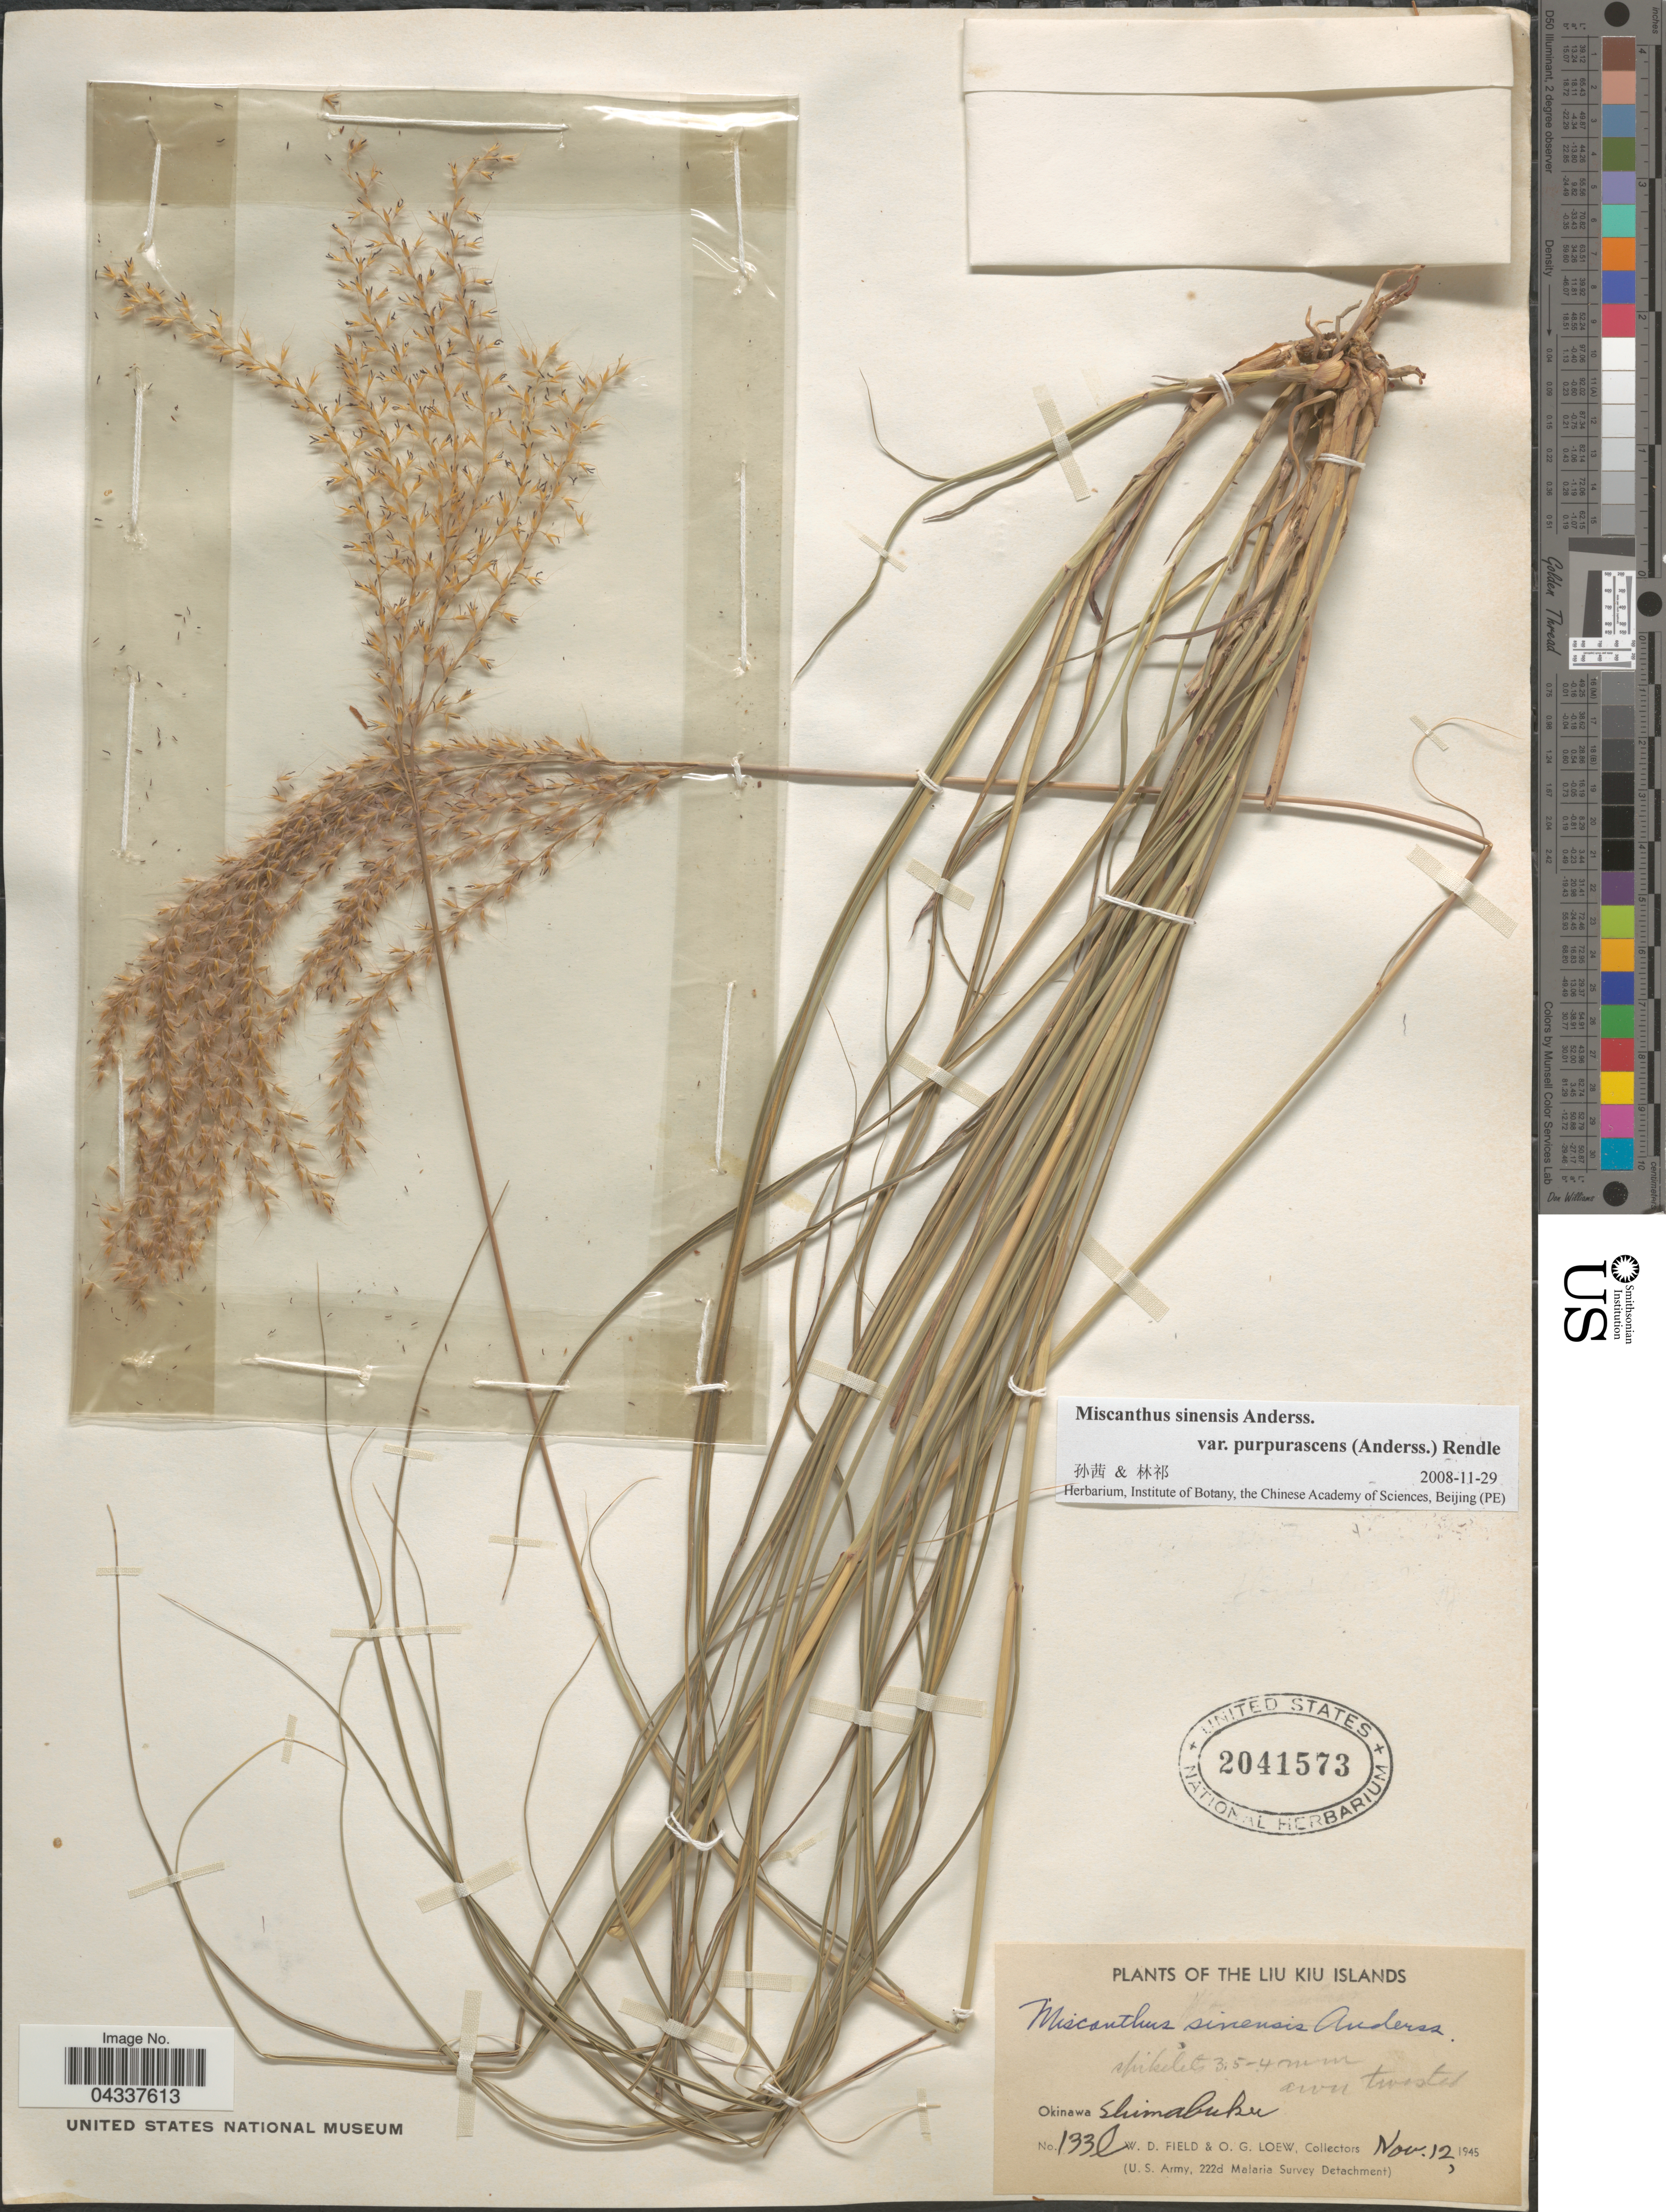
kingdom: Plantae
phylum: Tracheophyta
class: Liliopsida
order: Poales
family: Poaceae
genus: Miscanthus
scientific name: Miscanthus sinensis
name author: Andersson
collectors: W. D. Field & O. G. Loew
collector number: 133l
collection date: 1945-11-12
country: Japan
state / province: Okinawa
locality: Okinawa. Shimabuku. (U. S. Army, 222d Malaria Survey Detachment).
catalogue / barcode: US 2041573